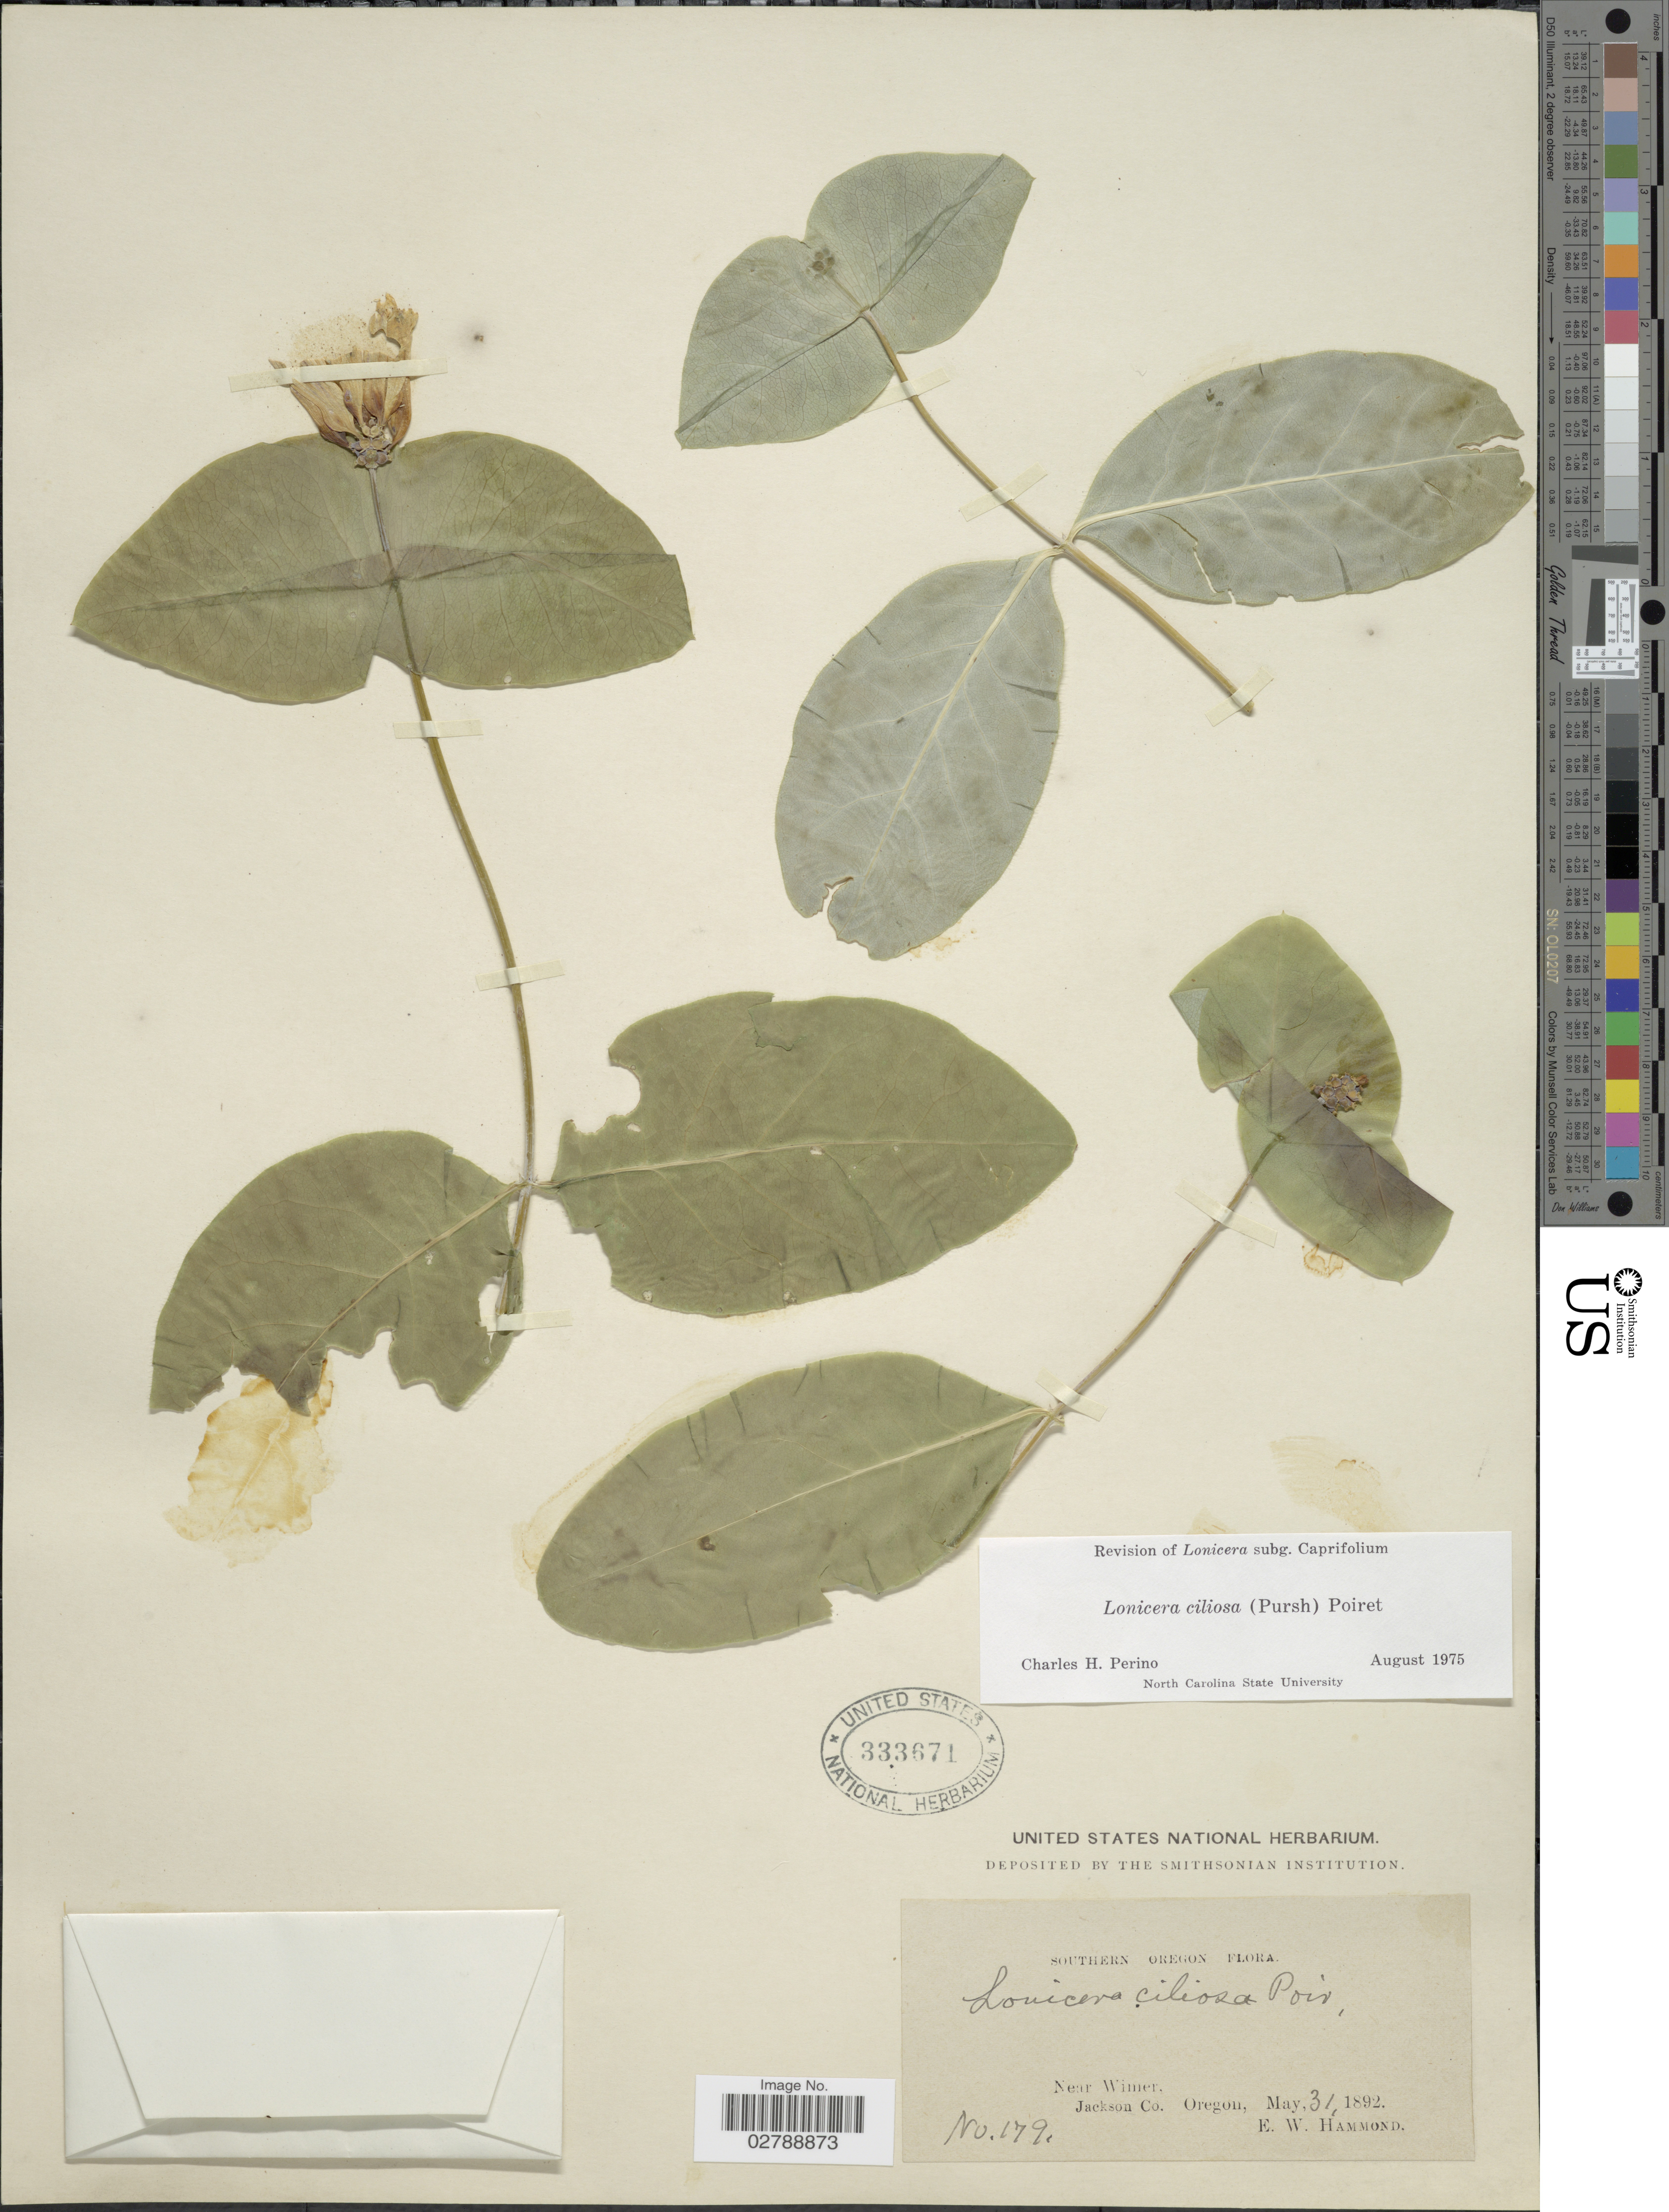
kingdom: Plantae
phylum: Tracheophyta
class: Magnoliopsida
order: Dipsacales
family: Caprifoliaceae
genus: Lonicera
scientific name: Lonicera ciliosa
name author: Poir.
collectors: E. Hammond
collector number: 179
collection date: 1892-05-31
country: United States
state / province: Oregon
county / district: Jackson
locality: Southern Oregon. Near Wimer Jackson Co.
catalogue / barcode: US 333671